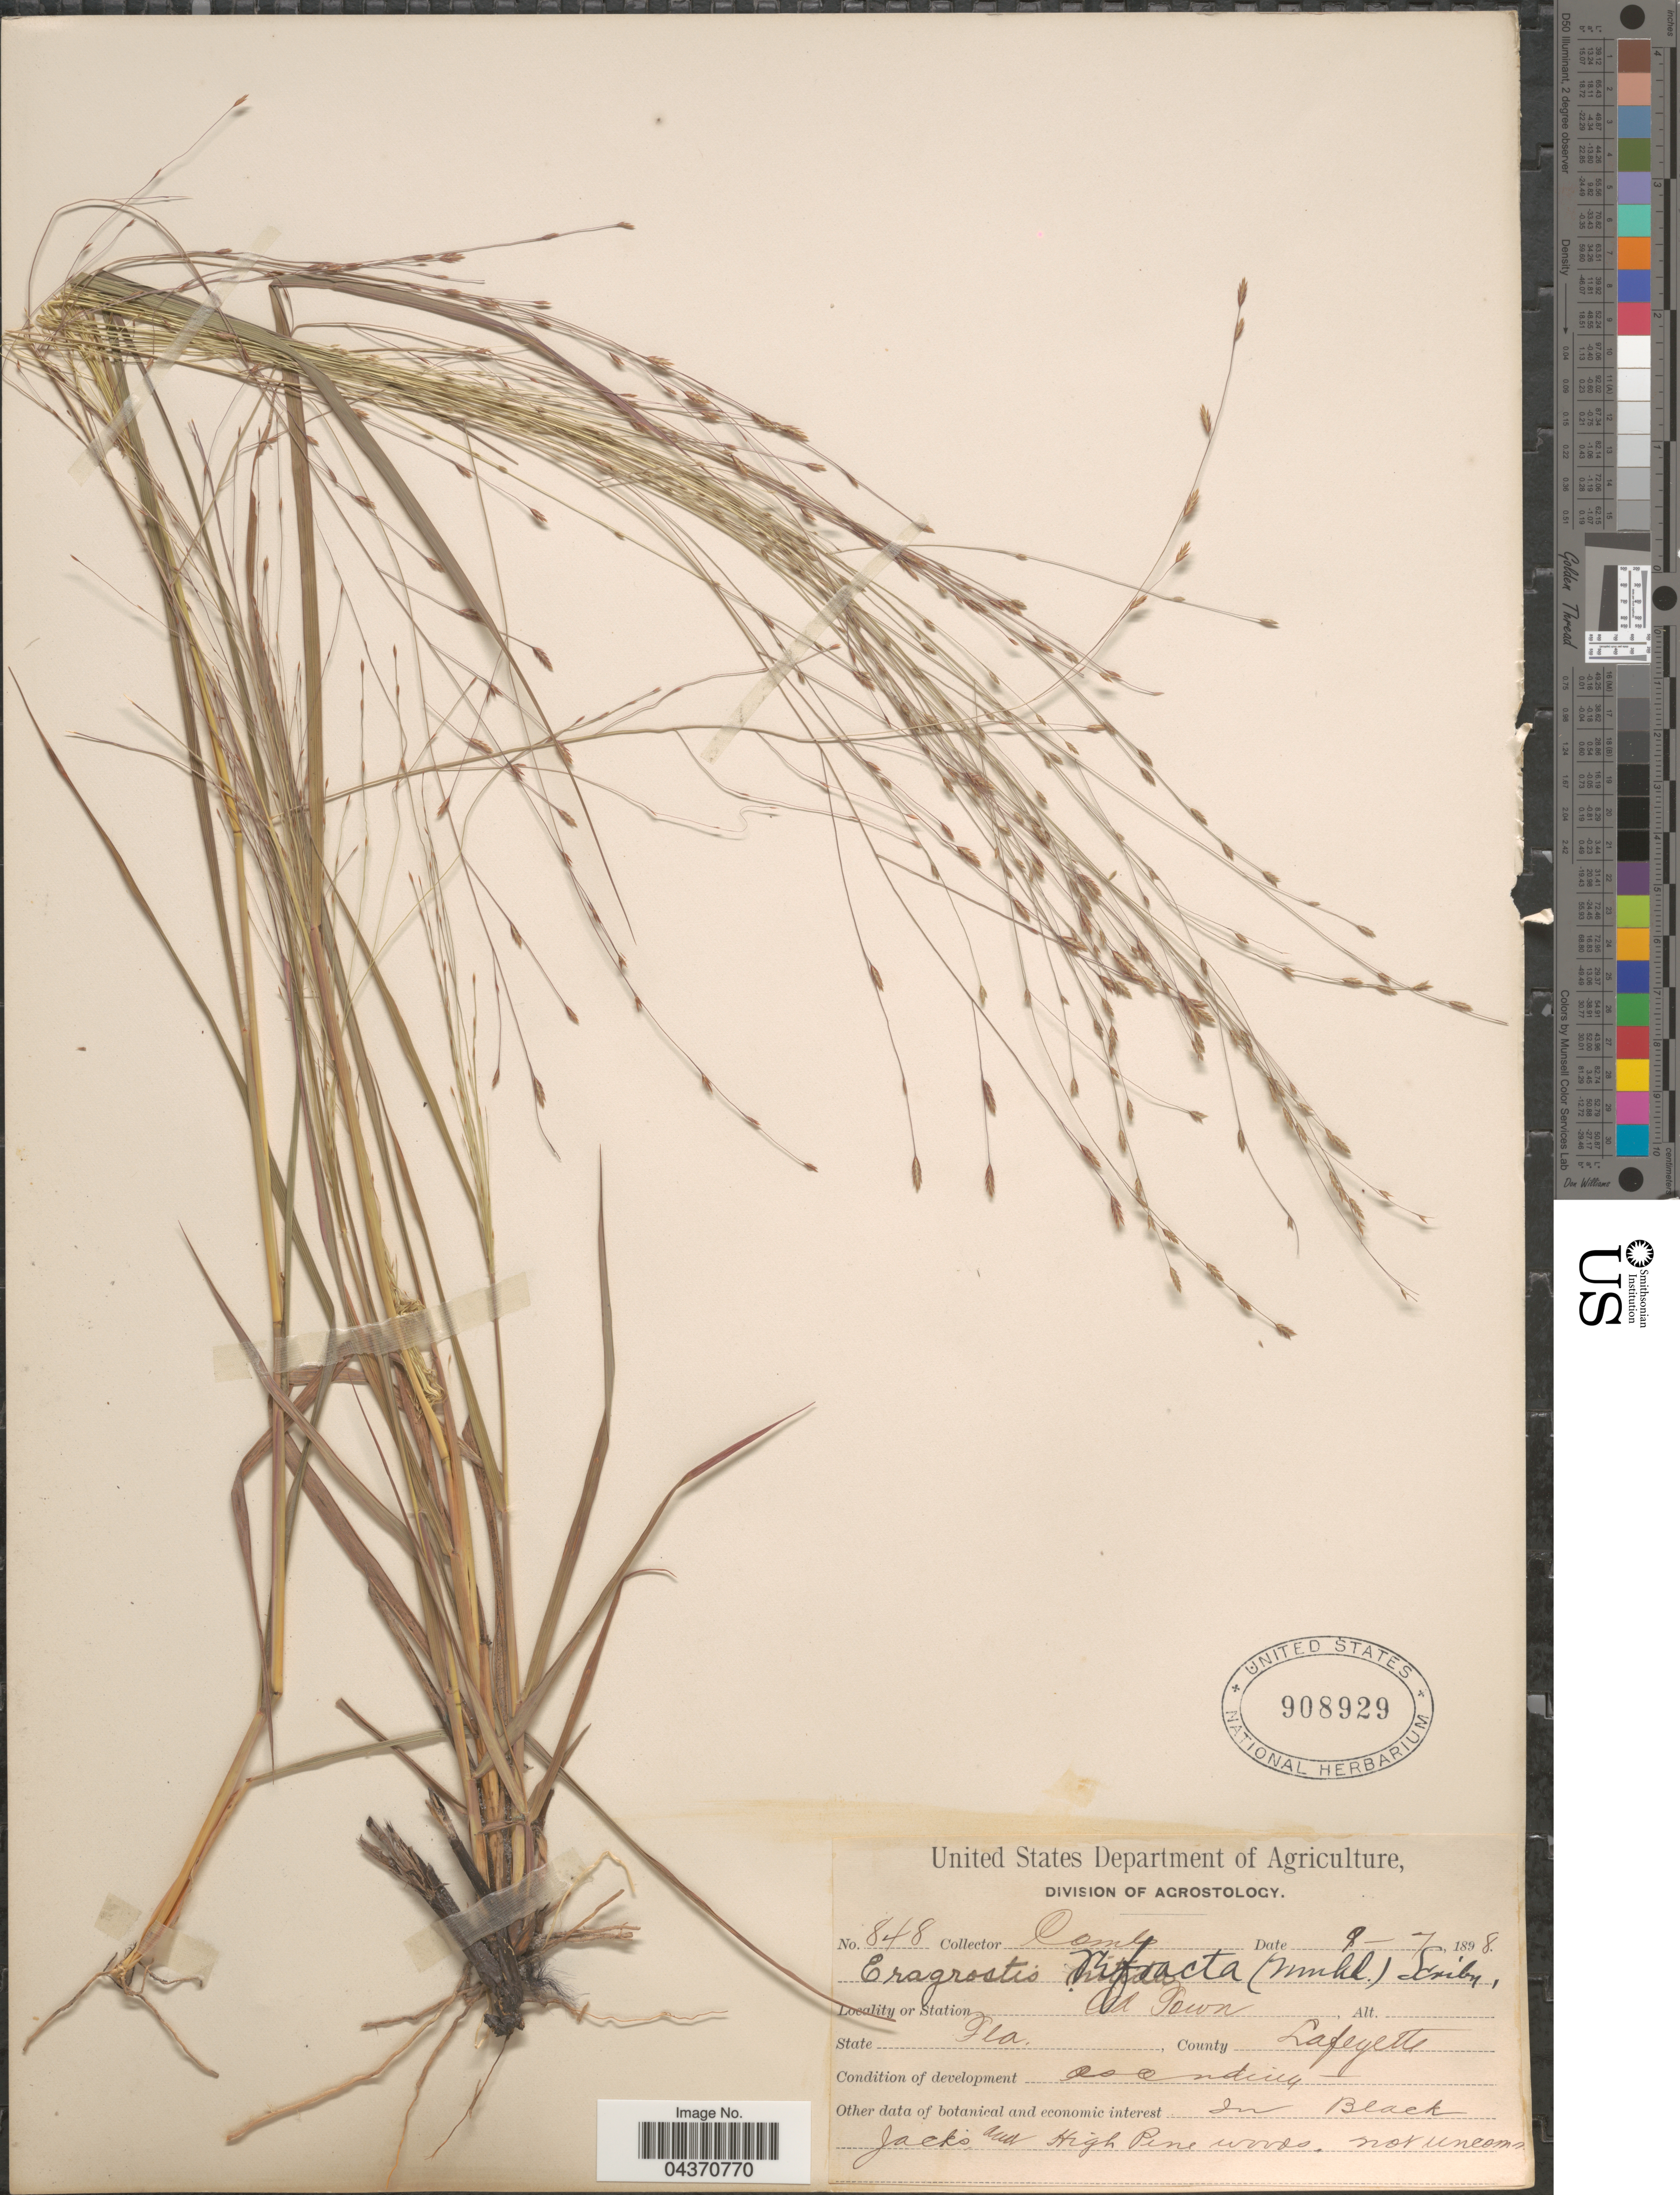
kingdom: Plantae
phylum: Tracheophyta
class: Liliopsida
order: Poales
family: Poaceae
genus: Eragrostis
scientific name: Eragrostis refracta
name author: (Muhl.) Scribn.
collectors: -. Combs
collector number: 848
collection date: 1898-09-07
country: United States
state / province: Florida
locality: Station Old Town. County Lafeyette.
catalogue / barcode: US 908929